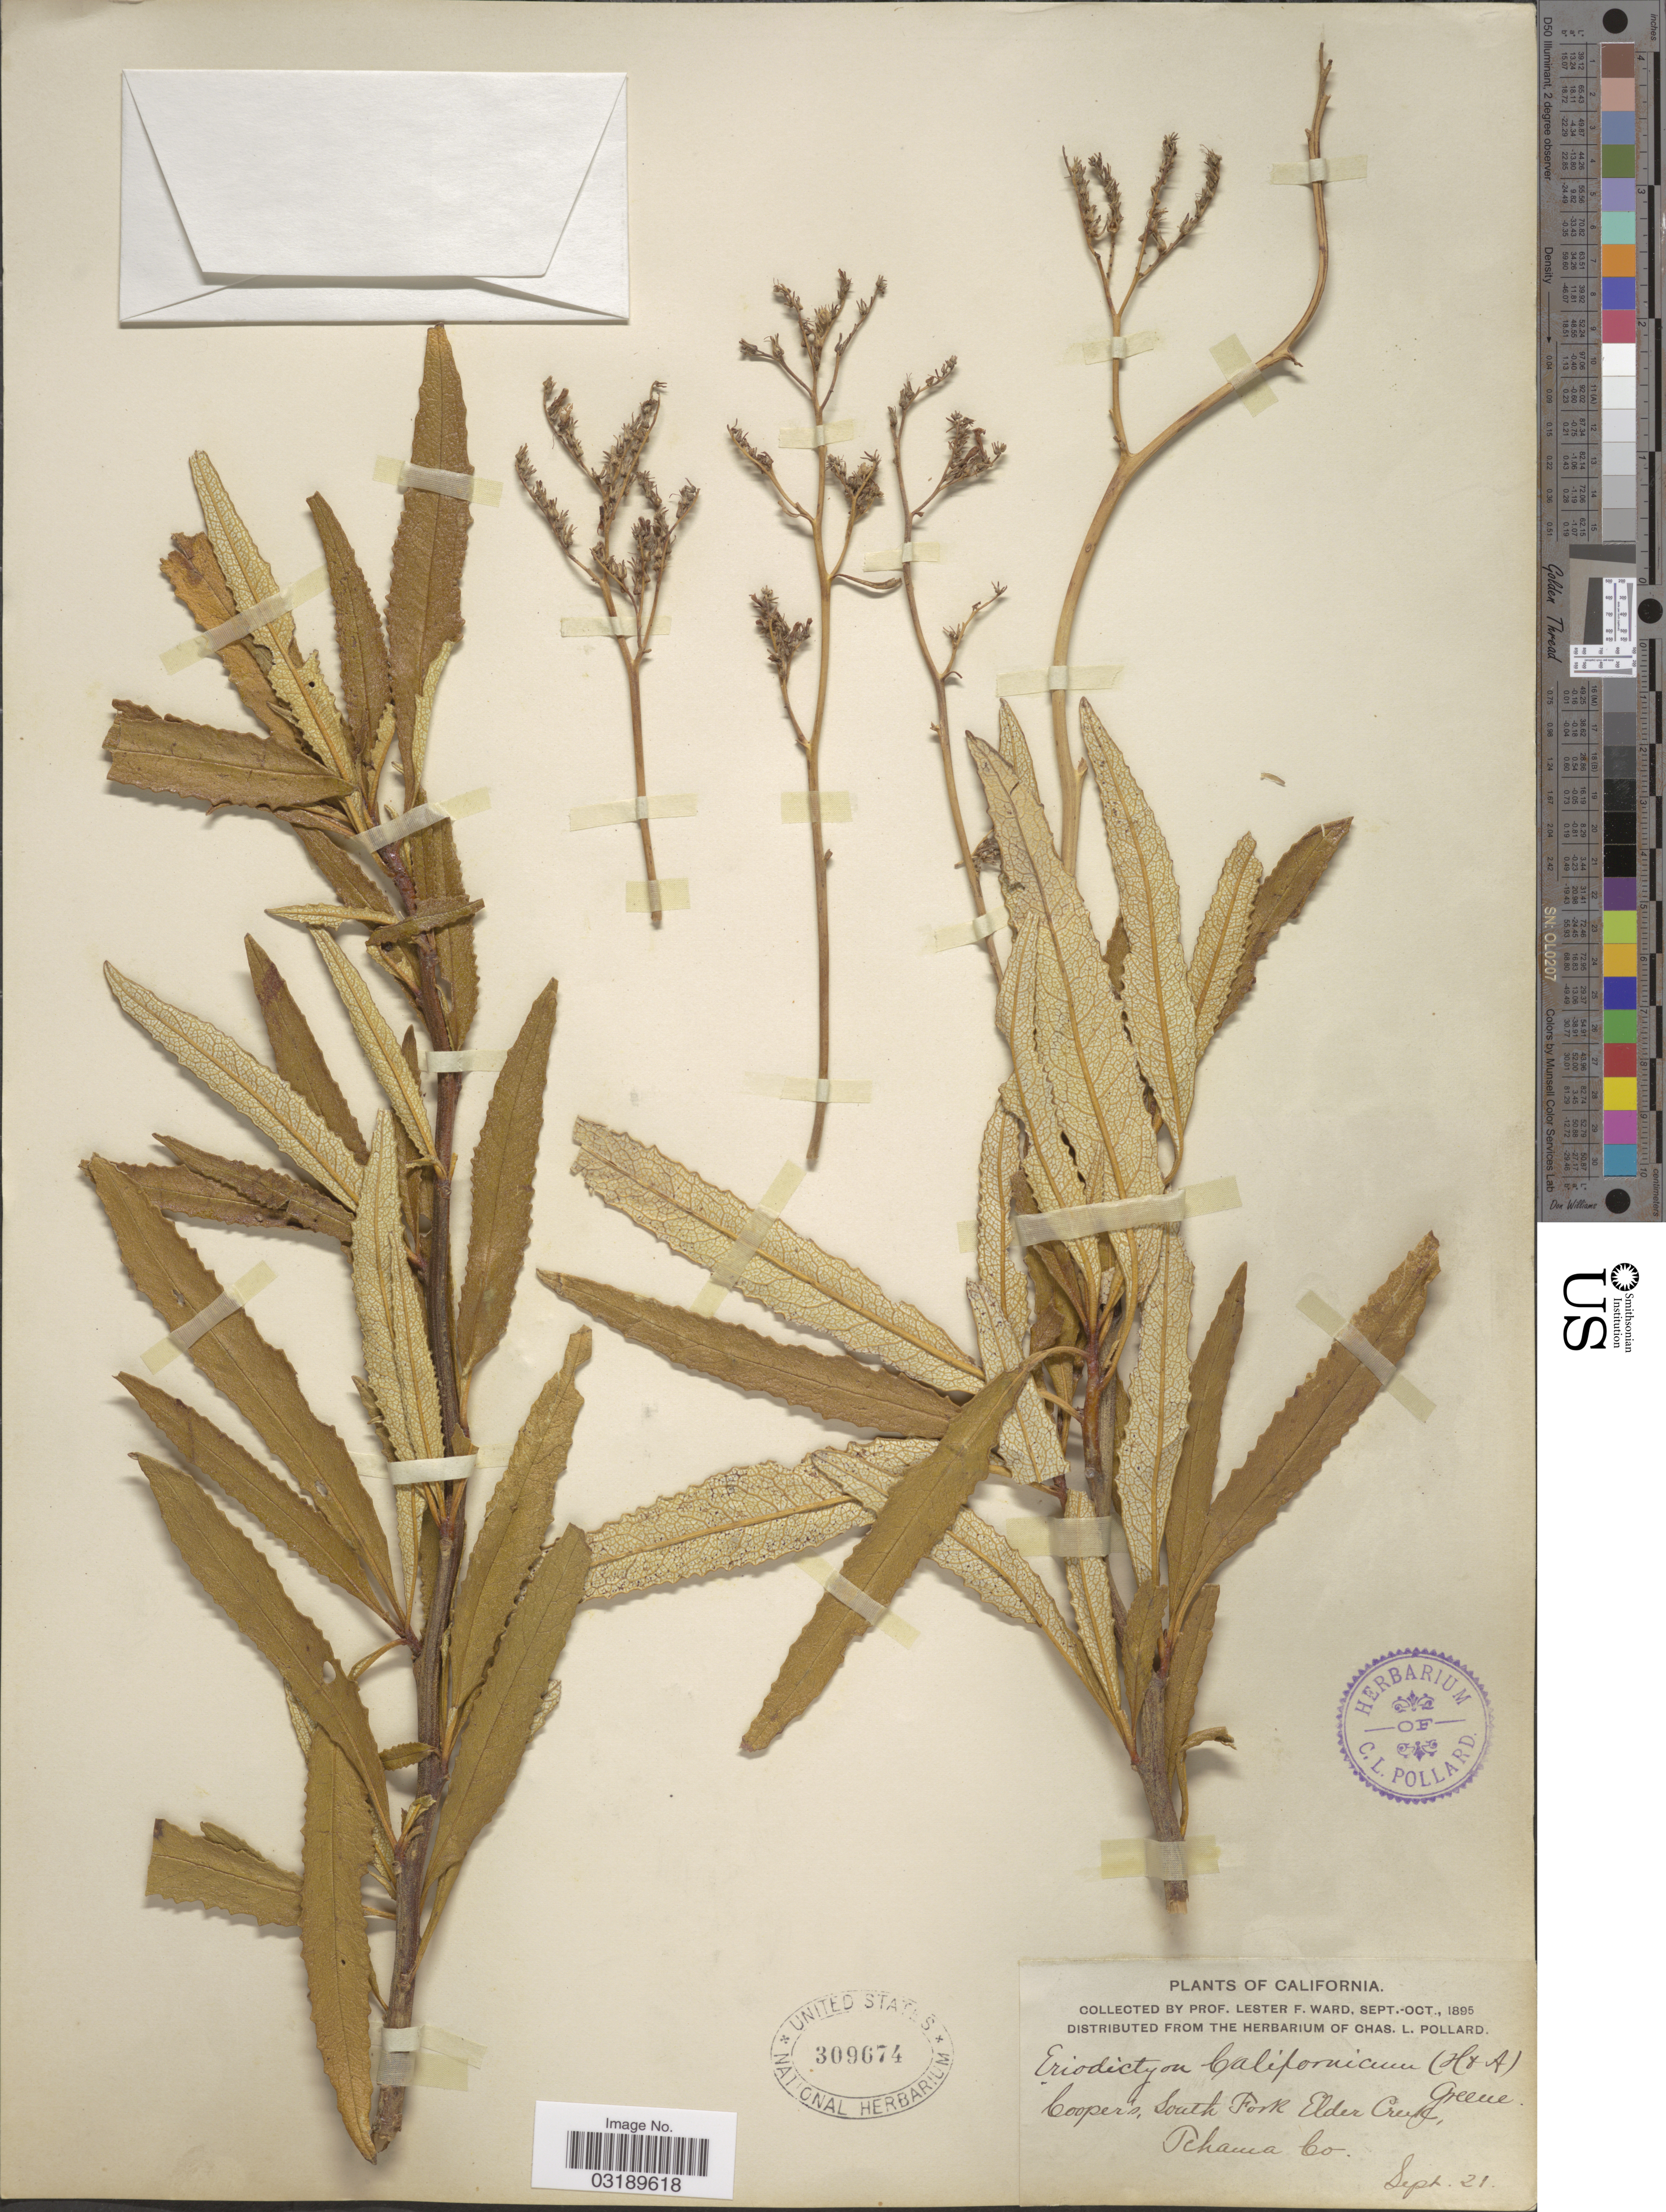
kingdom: Plantae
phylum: Tracheophyta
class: Magnoliopsida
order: Boraginales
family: Namaceae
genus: Eriodictyon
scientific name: Eriodictyon californicum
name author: (Hook. & Arn.) Torr.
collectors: L. F. Ward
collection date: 1895-09-21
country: United States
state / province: California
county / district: Tehama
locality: Cooper's, South Fork Elder Creek, Tehama Co.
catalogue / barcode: US 309674